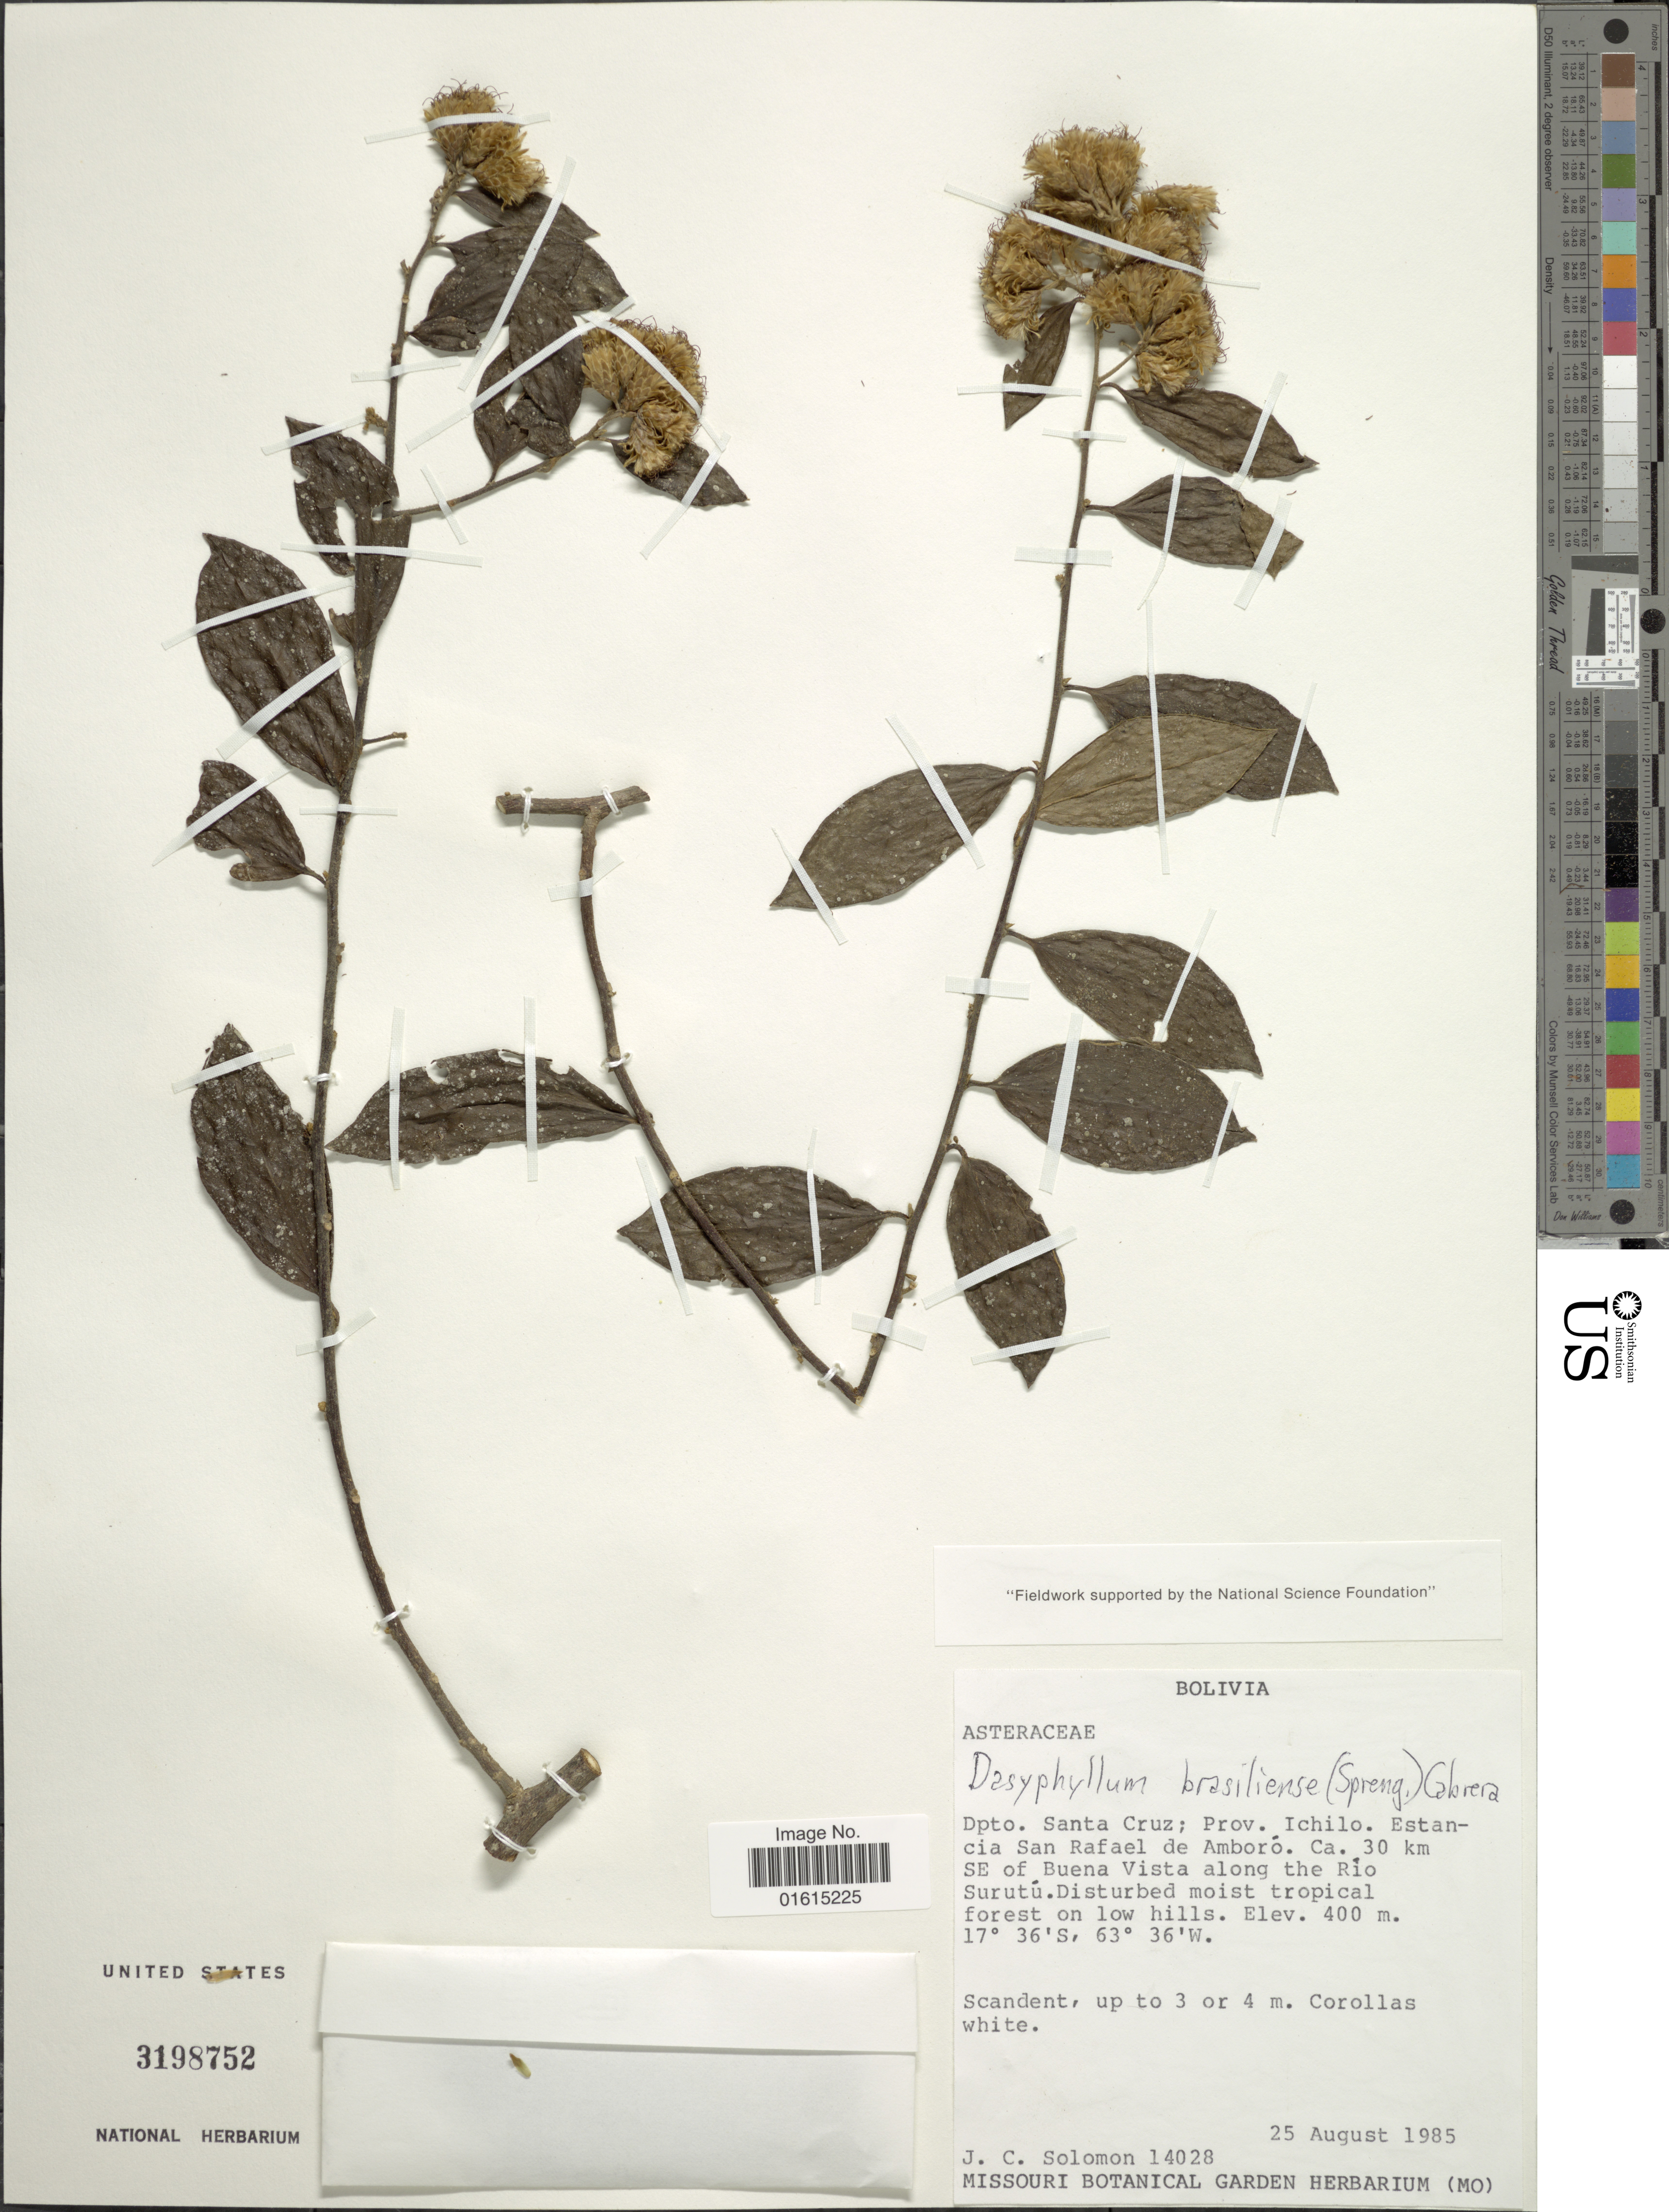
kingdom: Plantae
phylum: Tracheophyta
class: Magnoliopsida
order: Asterales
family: Asteraceae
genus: Dasyphyllum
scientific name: Dasyphyllum brasiliense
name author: (Spreng.) Cabrera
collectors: J. C. Solomon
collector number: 14028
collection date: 1985-08-25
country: Bolivia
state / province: Santa Cruz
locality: Dpto. Santa Cruz, Prov. Ichilo, Estancia San Rafael de Amboro, ca 30 km SE of Buena Vista along the Rio Surutu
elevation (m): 400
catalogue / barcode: US 3198752